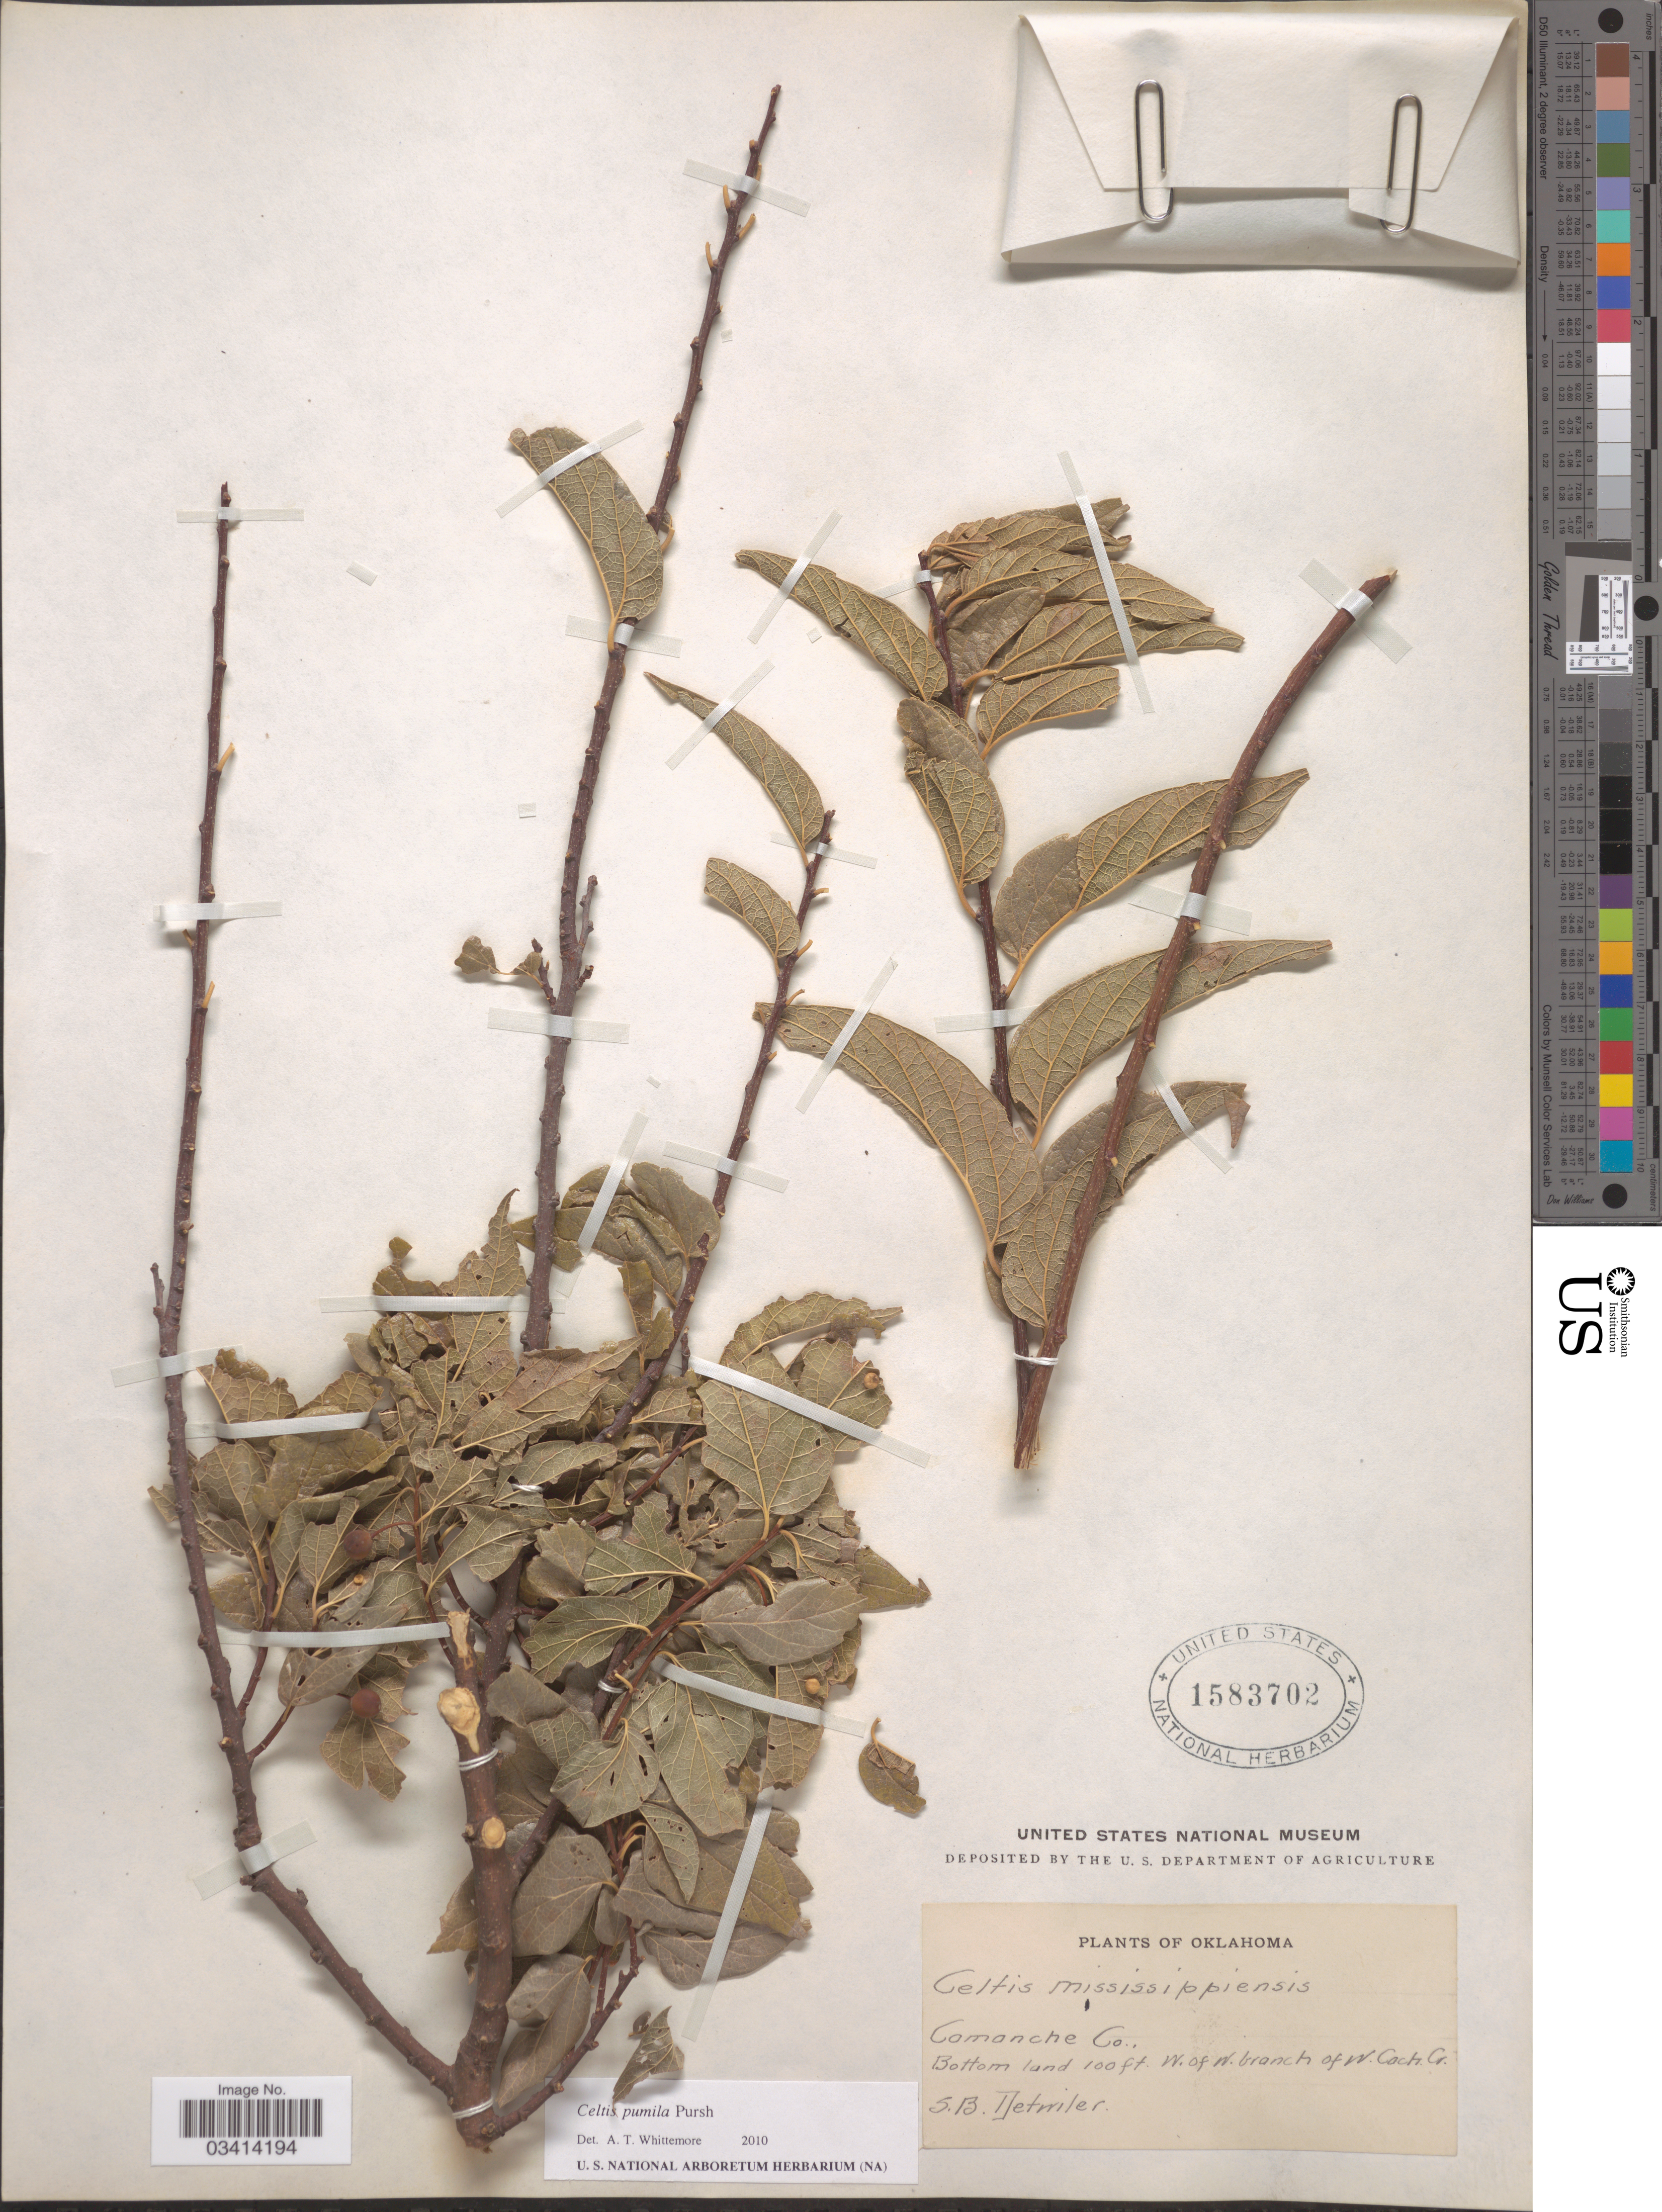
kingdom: Plantae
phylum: Tracheophyta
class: Magnoliopsida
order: Rosales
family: Cannabaceae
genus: Celtis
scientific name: Celtis pumila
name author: Pursh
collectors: S. Detwiler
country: United States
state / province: Oklahoma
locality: Comanche Co. Bottom land 100 ft. W. of W. branch of W. Cach. Cr.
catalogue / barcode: US 1583702